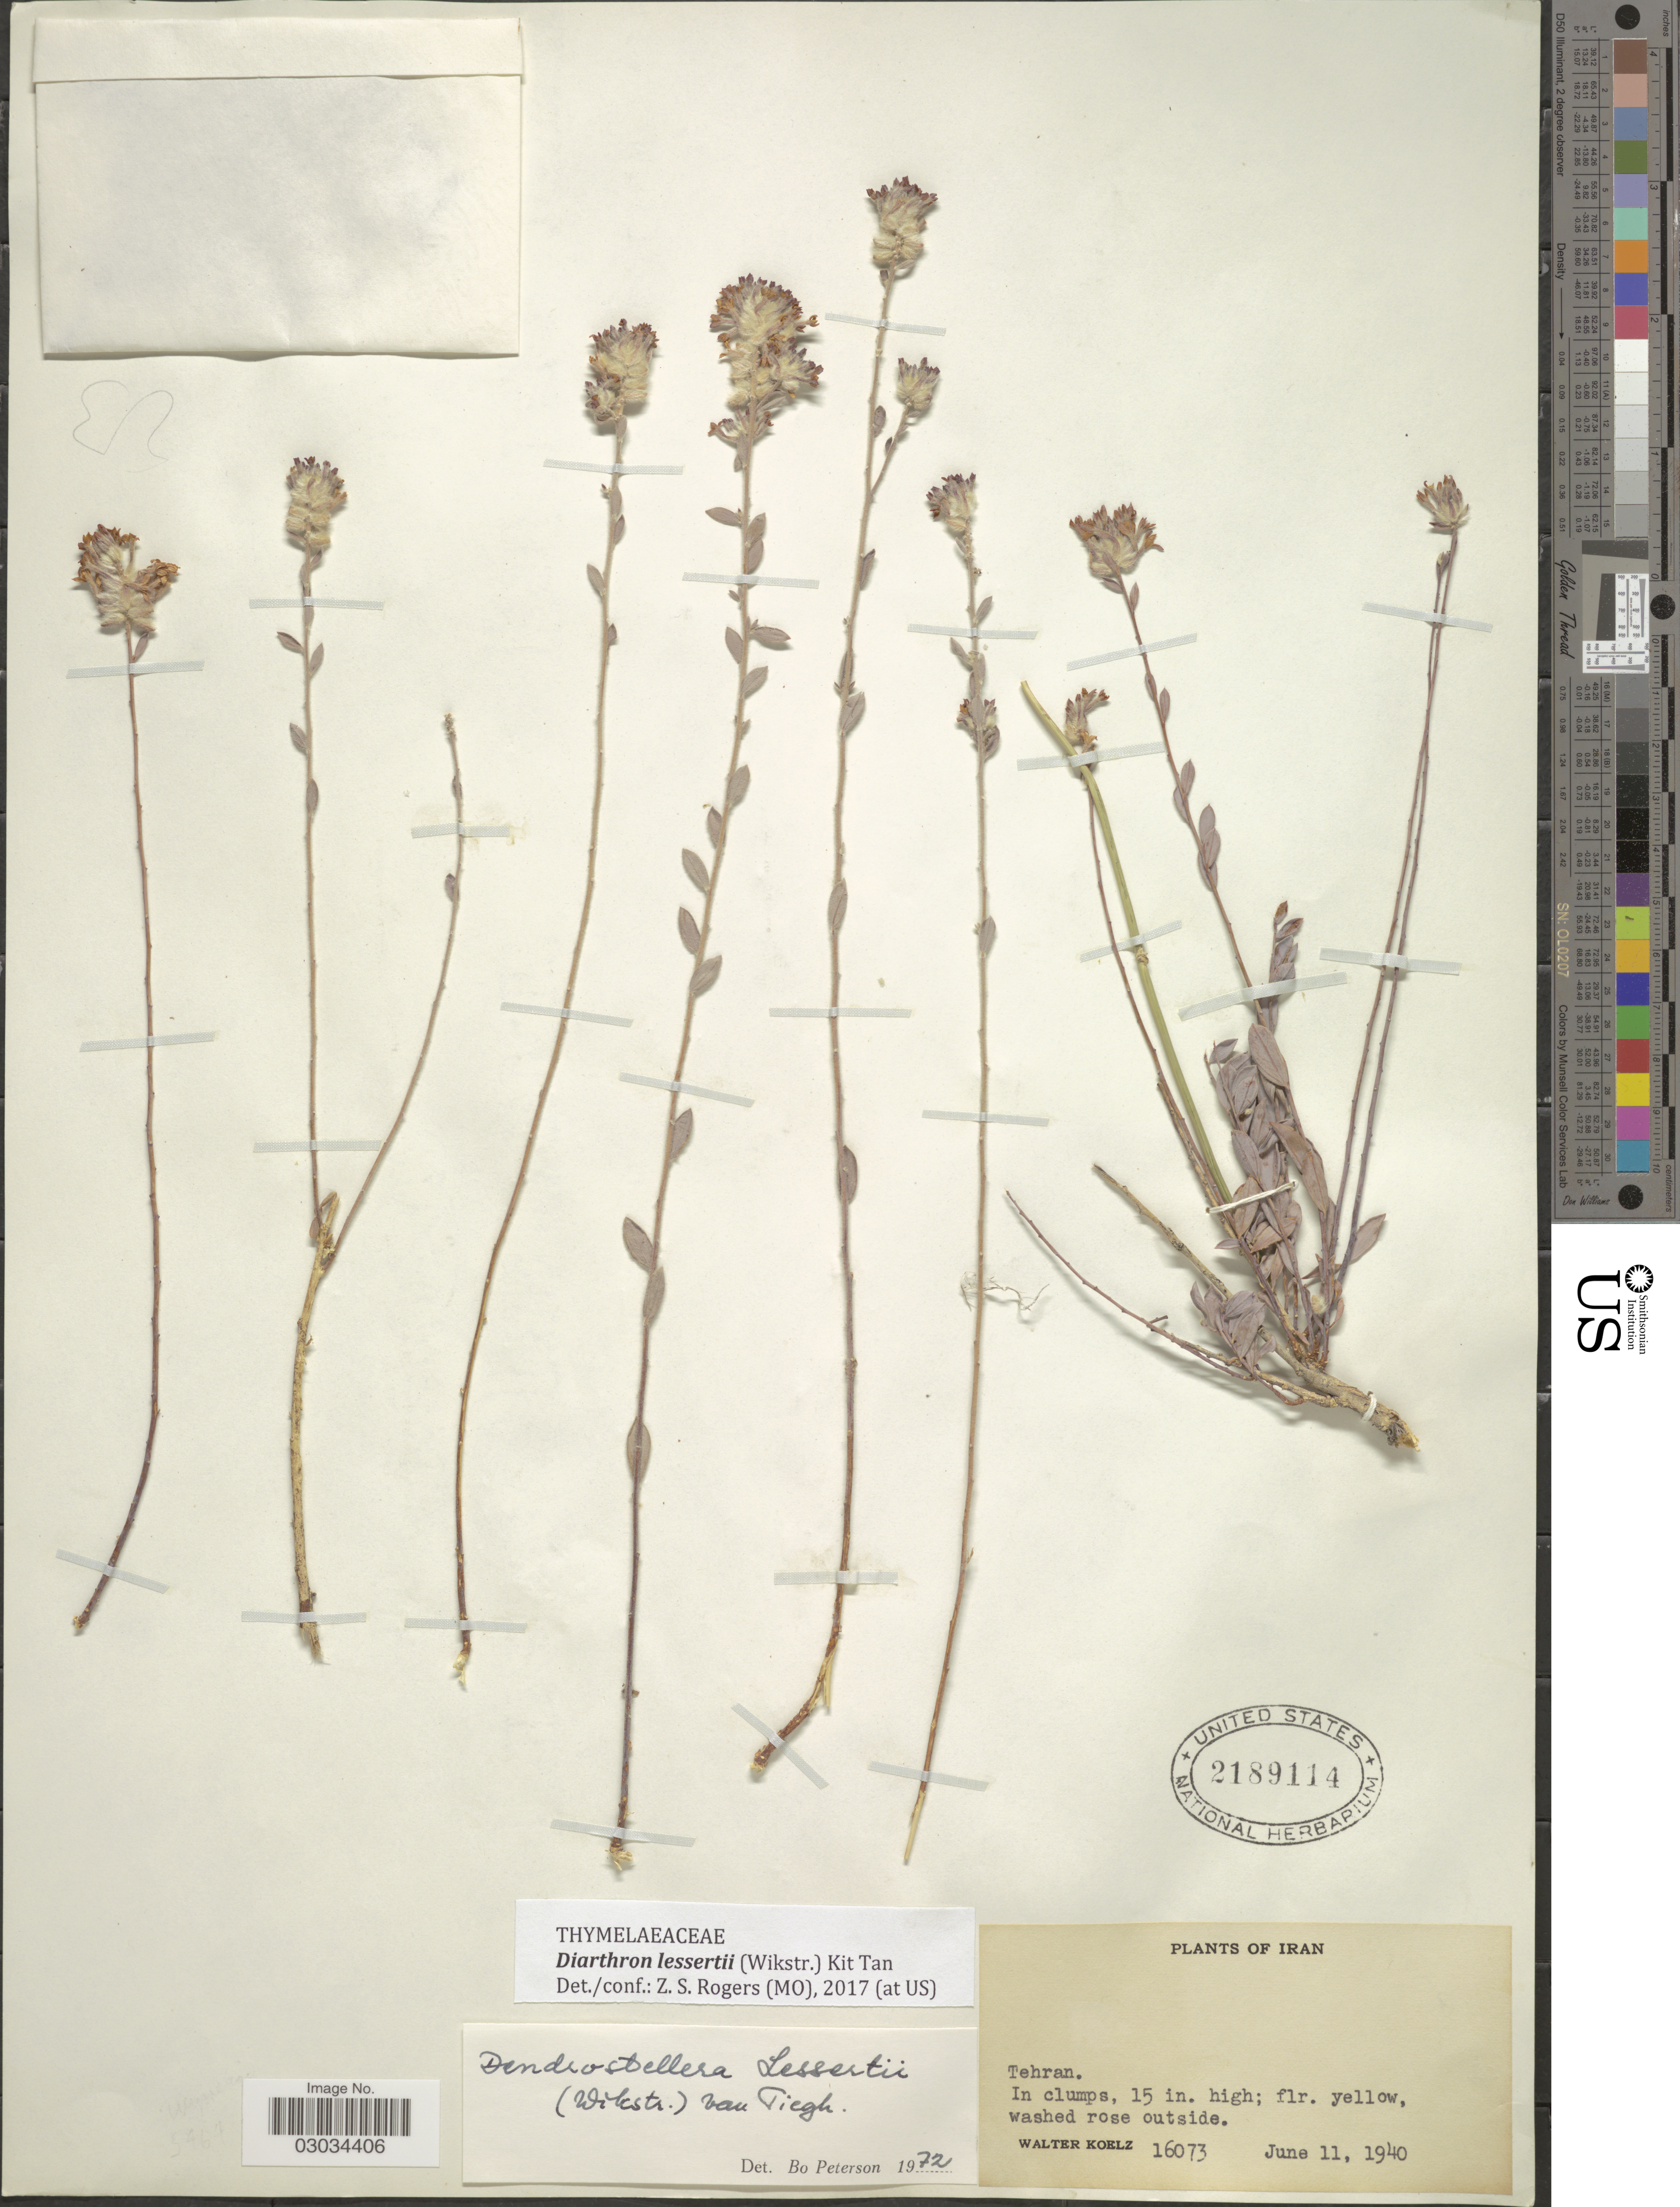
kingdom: Plantae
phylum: Tracheophyta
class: Magnoliopsida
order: Malvales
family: Thymelaeaceae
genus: Diarthron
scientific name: Diarthron lessertii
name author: (Wikstr.) Kit Tan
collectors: W. N. Koelz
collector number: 16073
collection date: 1940-06-11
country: Iran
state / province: Tehran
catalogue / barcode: US 2189114